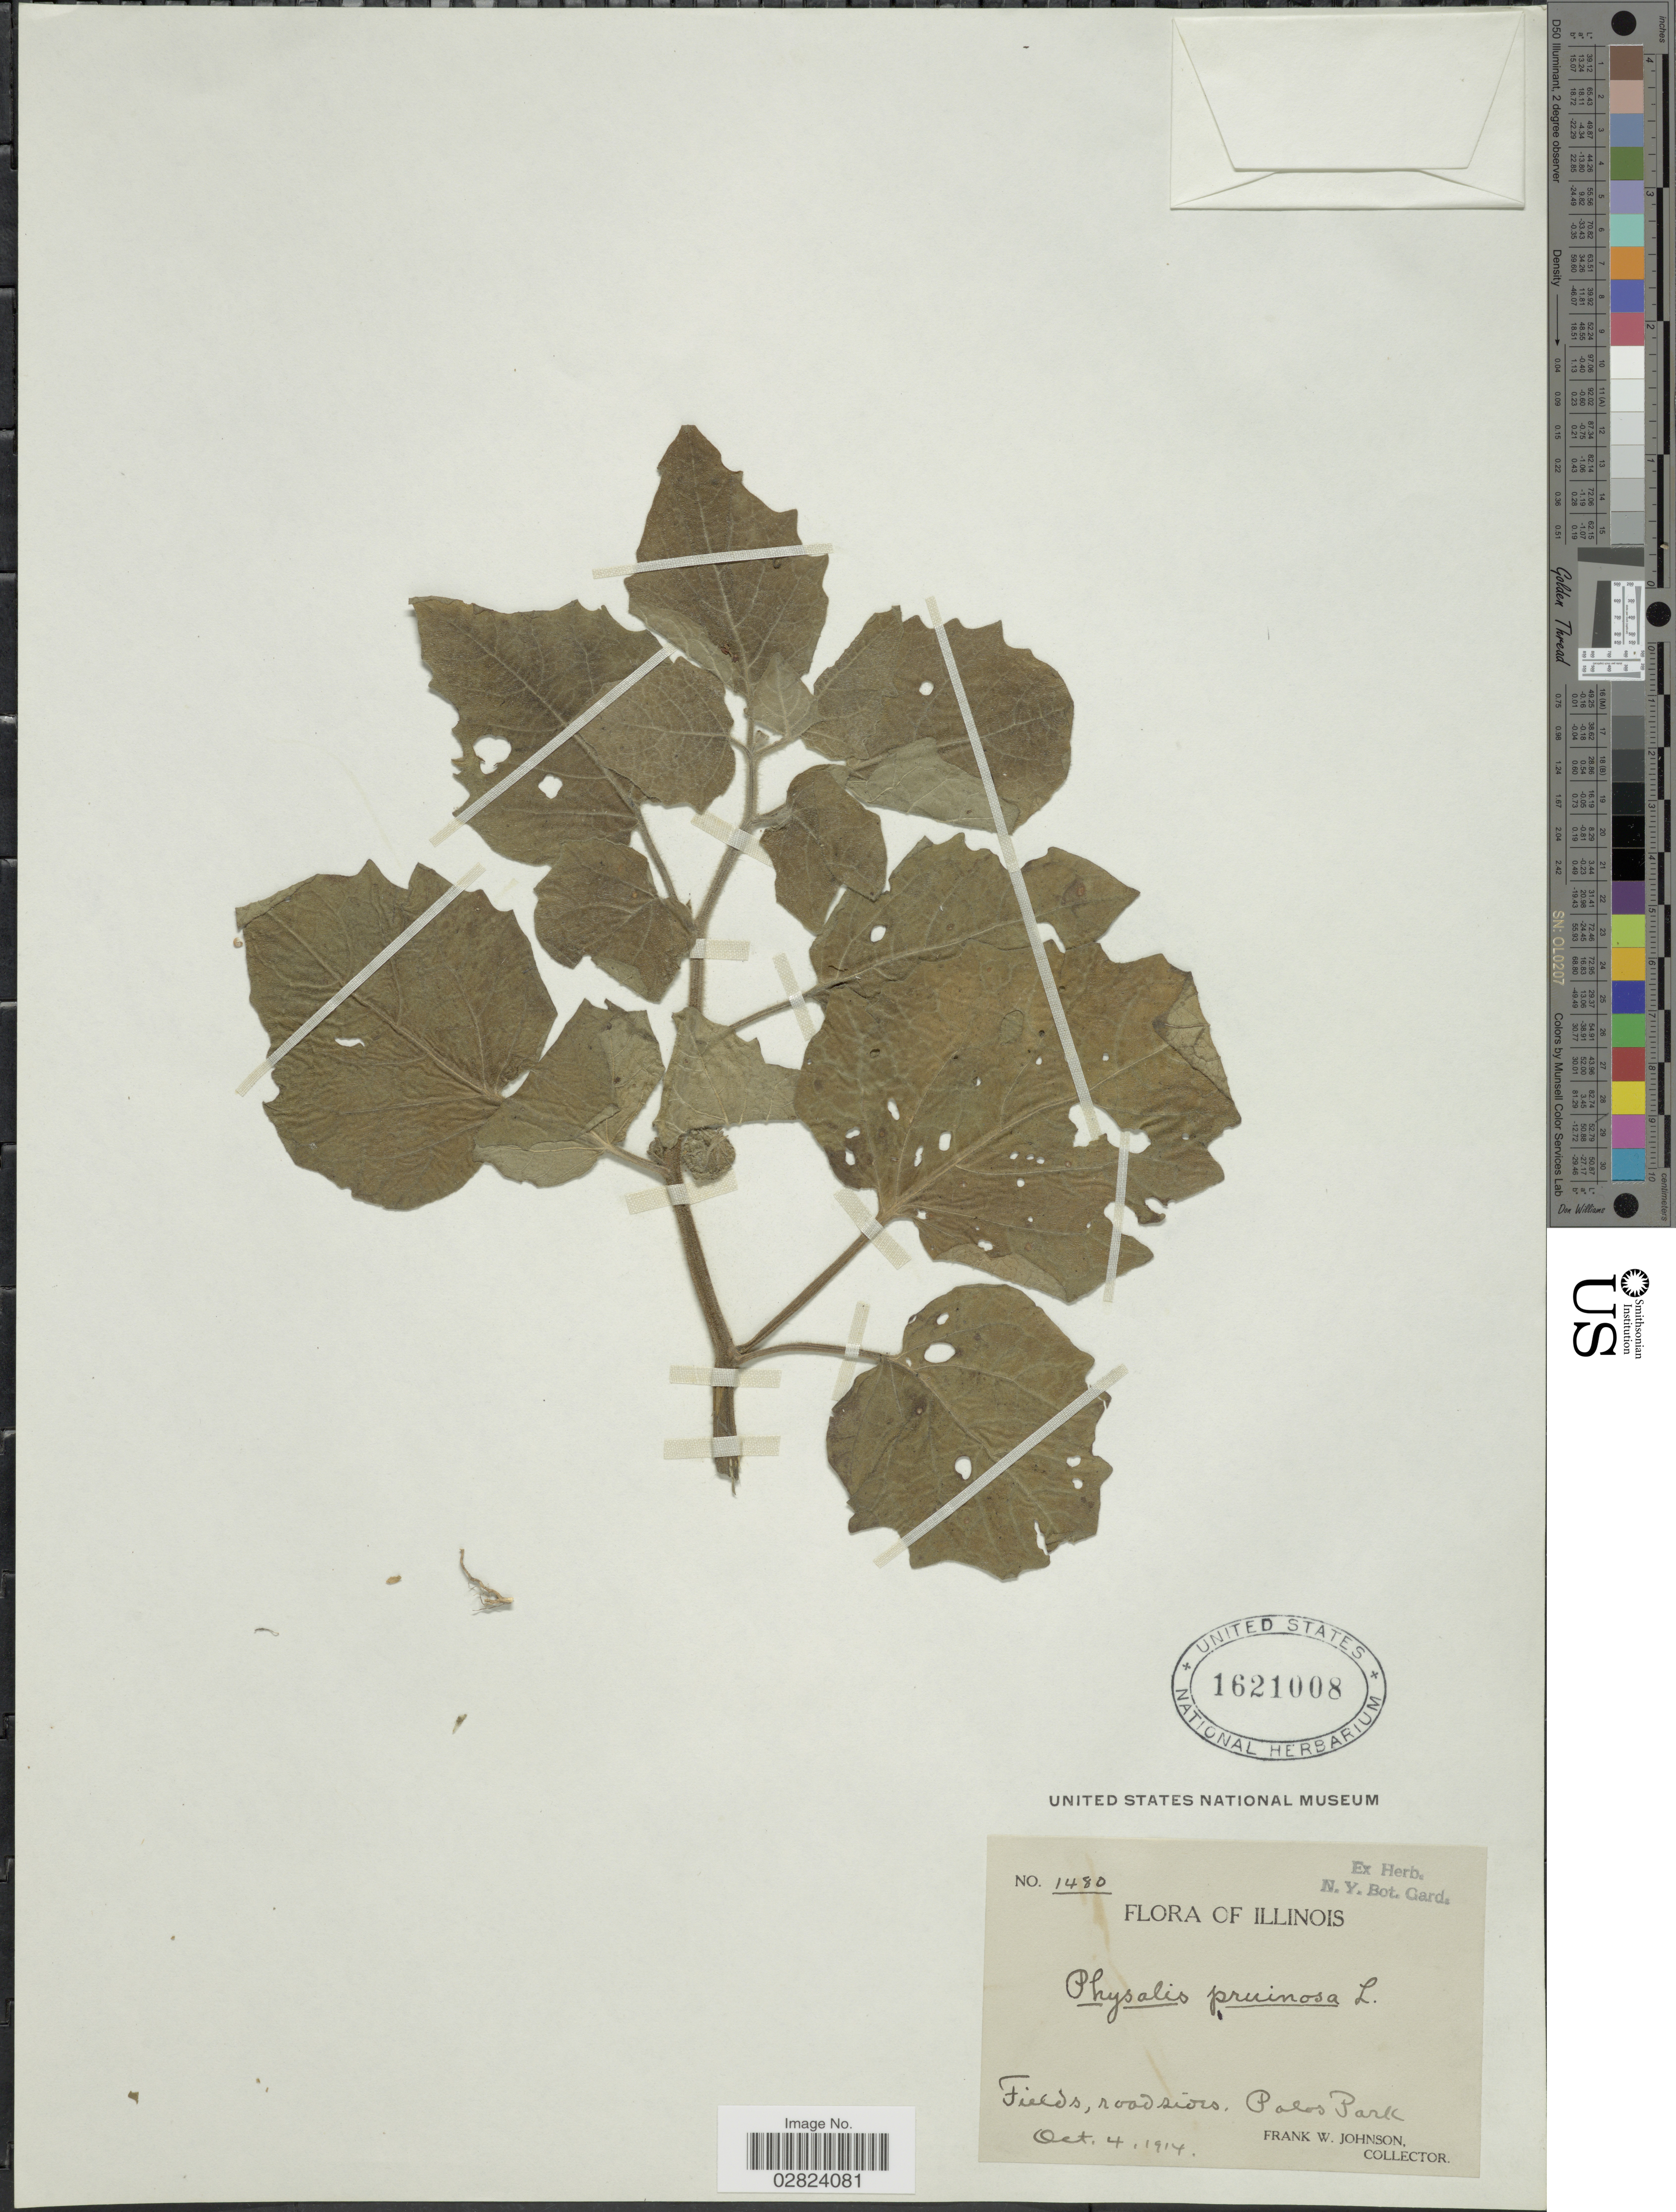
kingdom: Plantae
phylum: Tracheophyta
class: Magnoliopsida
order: Solanales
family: Solanaceae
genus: Physalis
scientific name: Physalis pruinosa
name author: L.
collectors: F. W. Johnson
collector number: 1480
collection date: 1914-10-04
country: United States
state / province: Illinois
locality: Palos Park.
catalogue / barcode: US 1621008